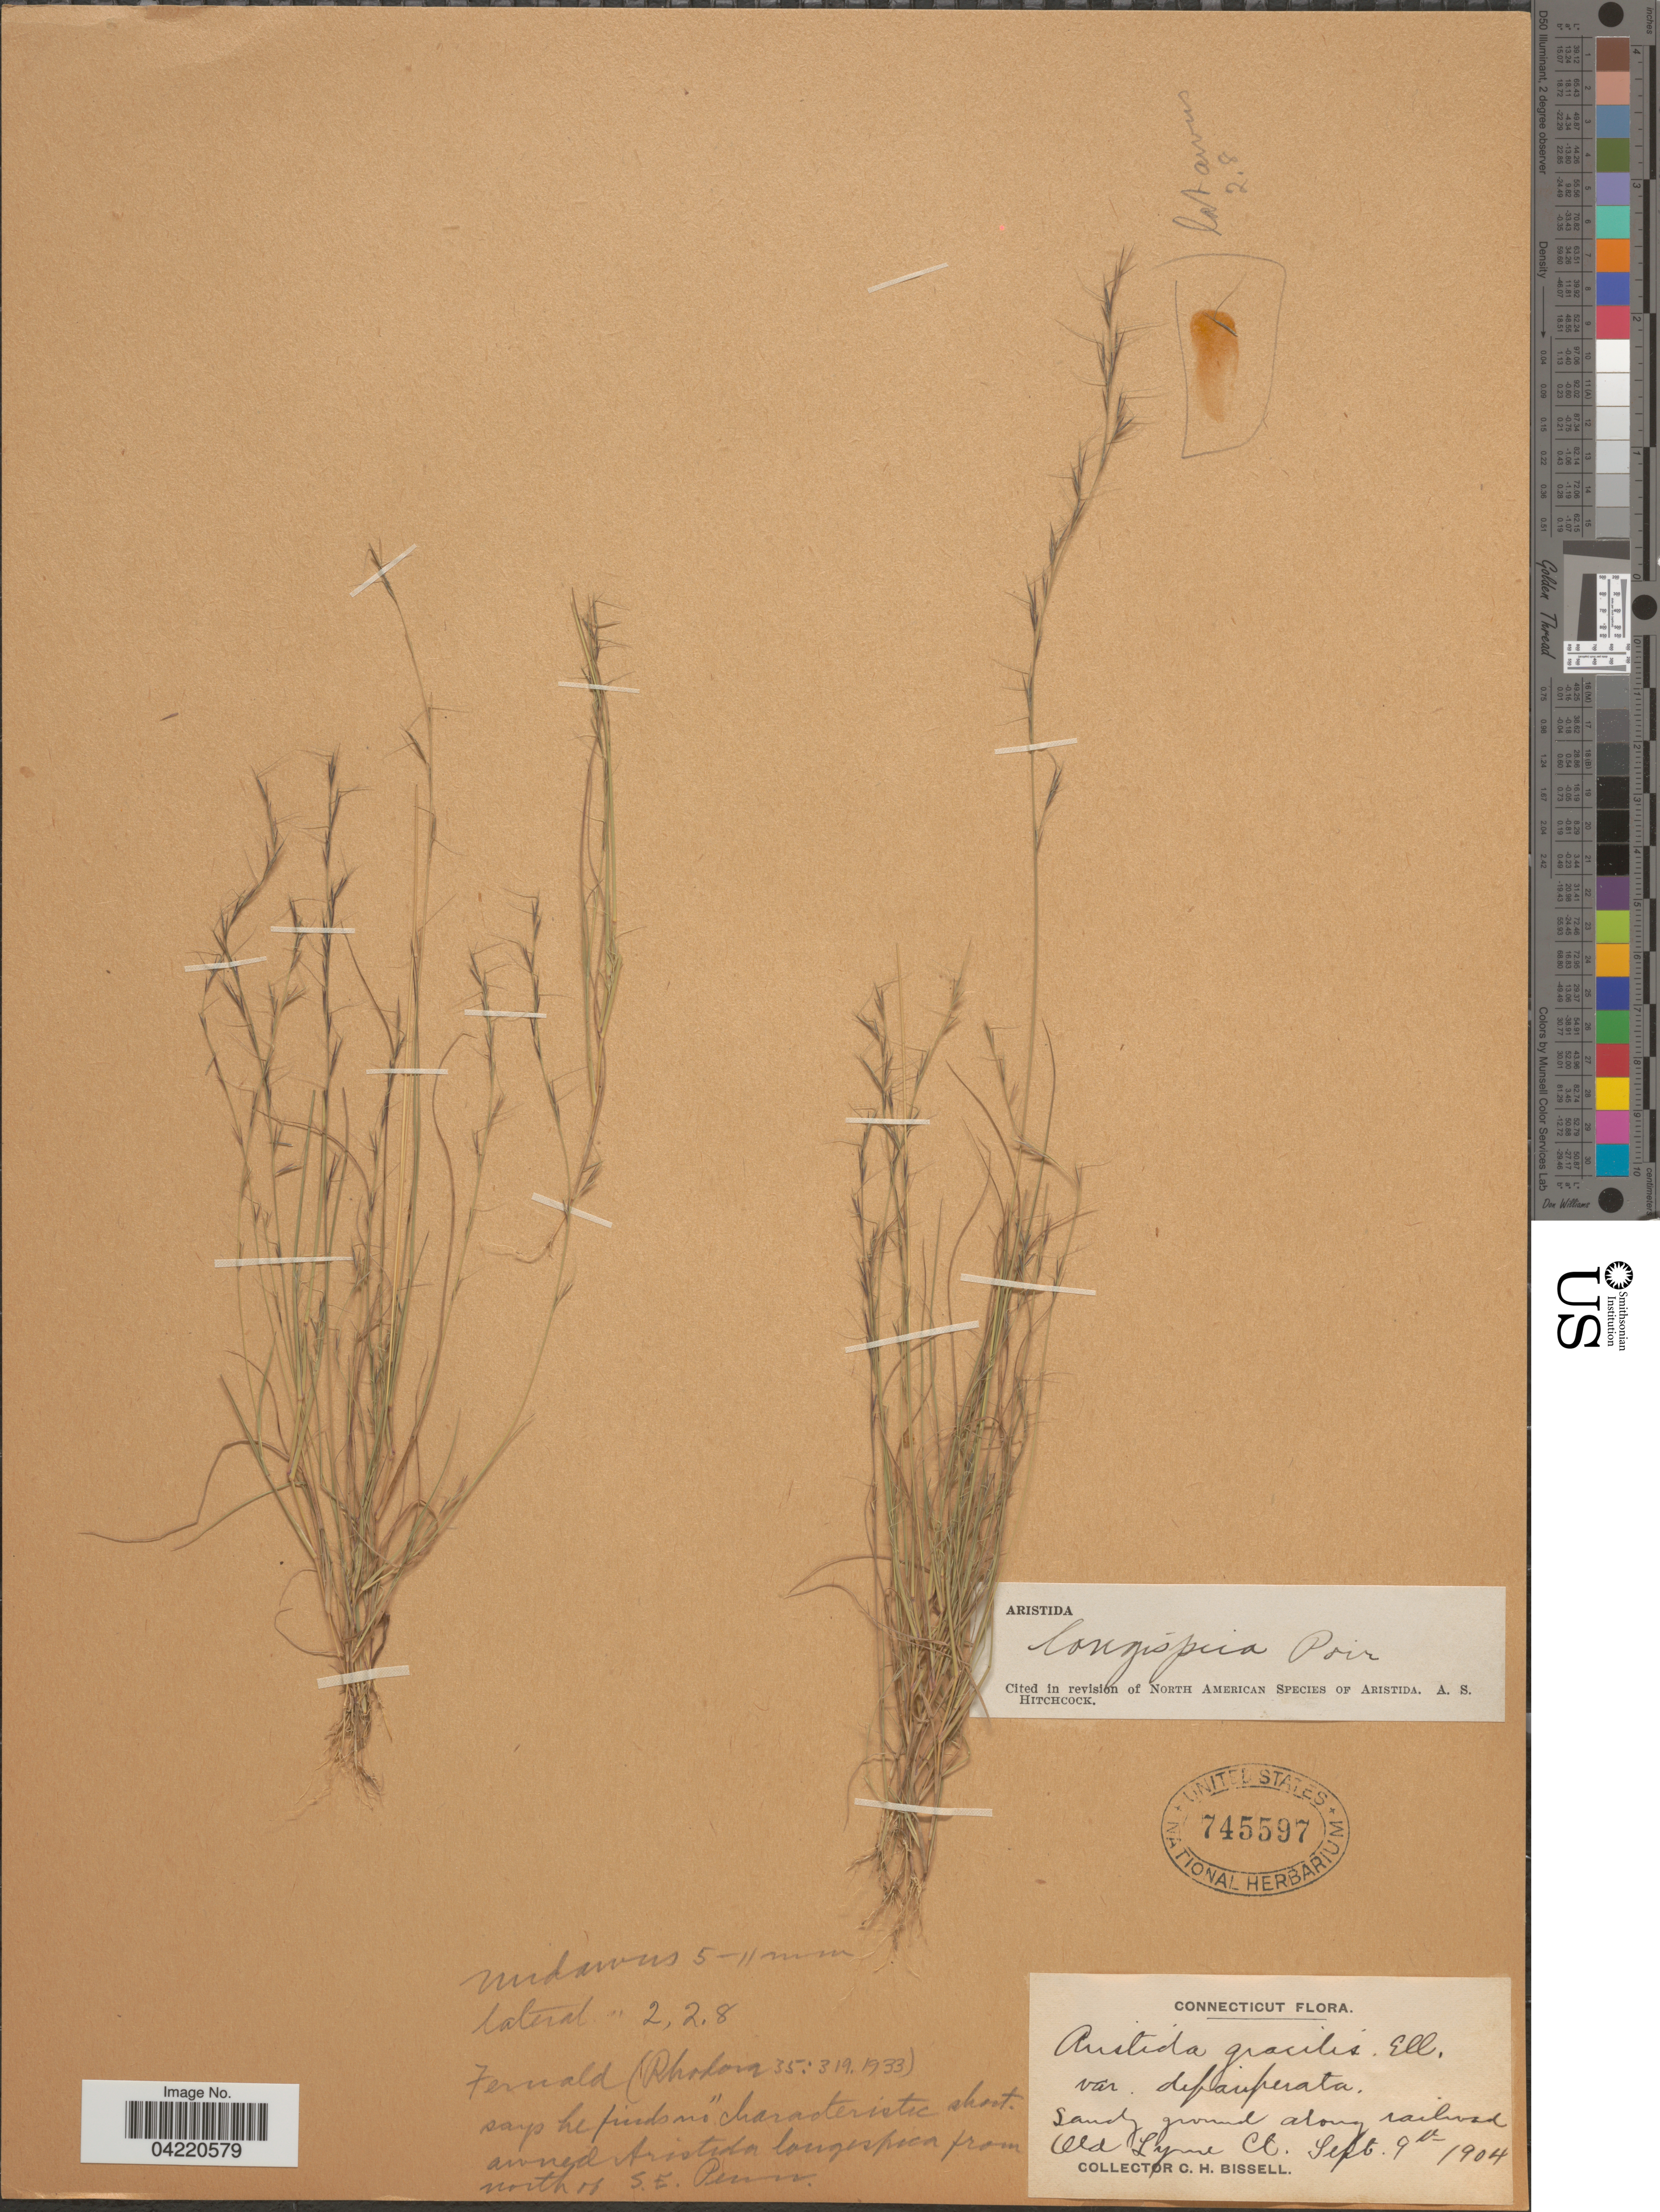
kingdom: Plantae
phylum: Tracheophyta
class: Liliopsida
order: Poales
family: Poaceae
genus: Aristida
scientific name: Aristida longespica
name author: Poir.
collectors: C. Bissell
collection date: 1904-09-09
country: United States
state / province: Connecticut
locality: Sandy ground along railroad. Old Lyme.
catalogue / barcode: US 745597